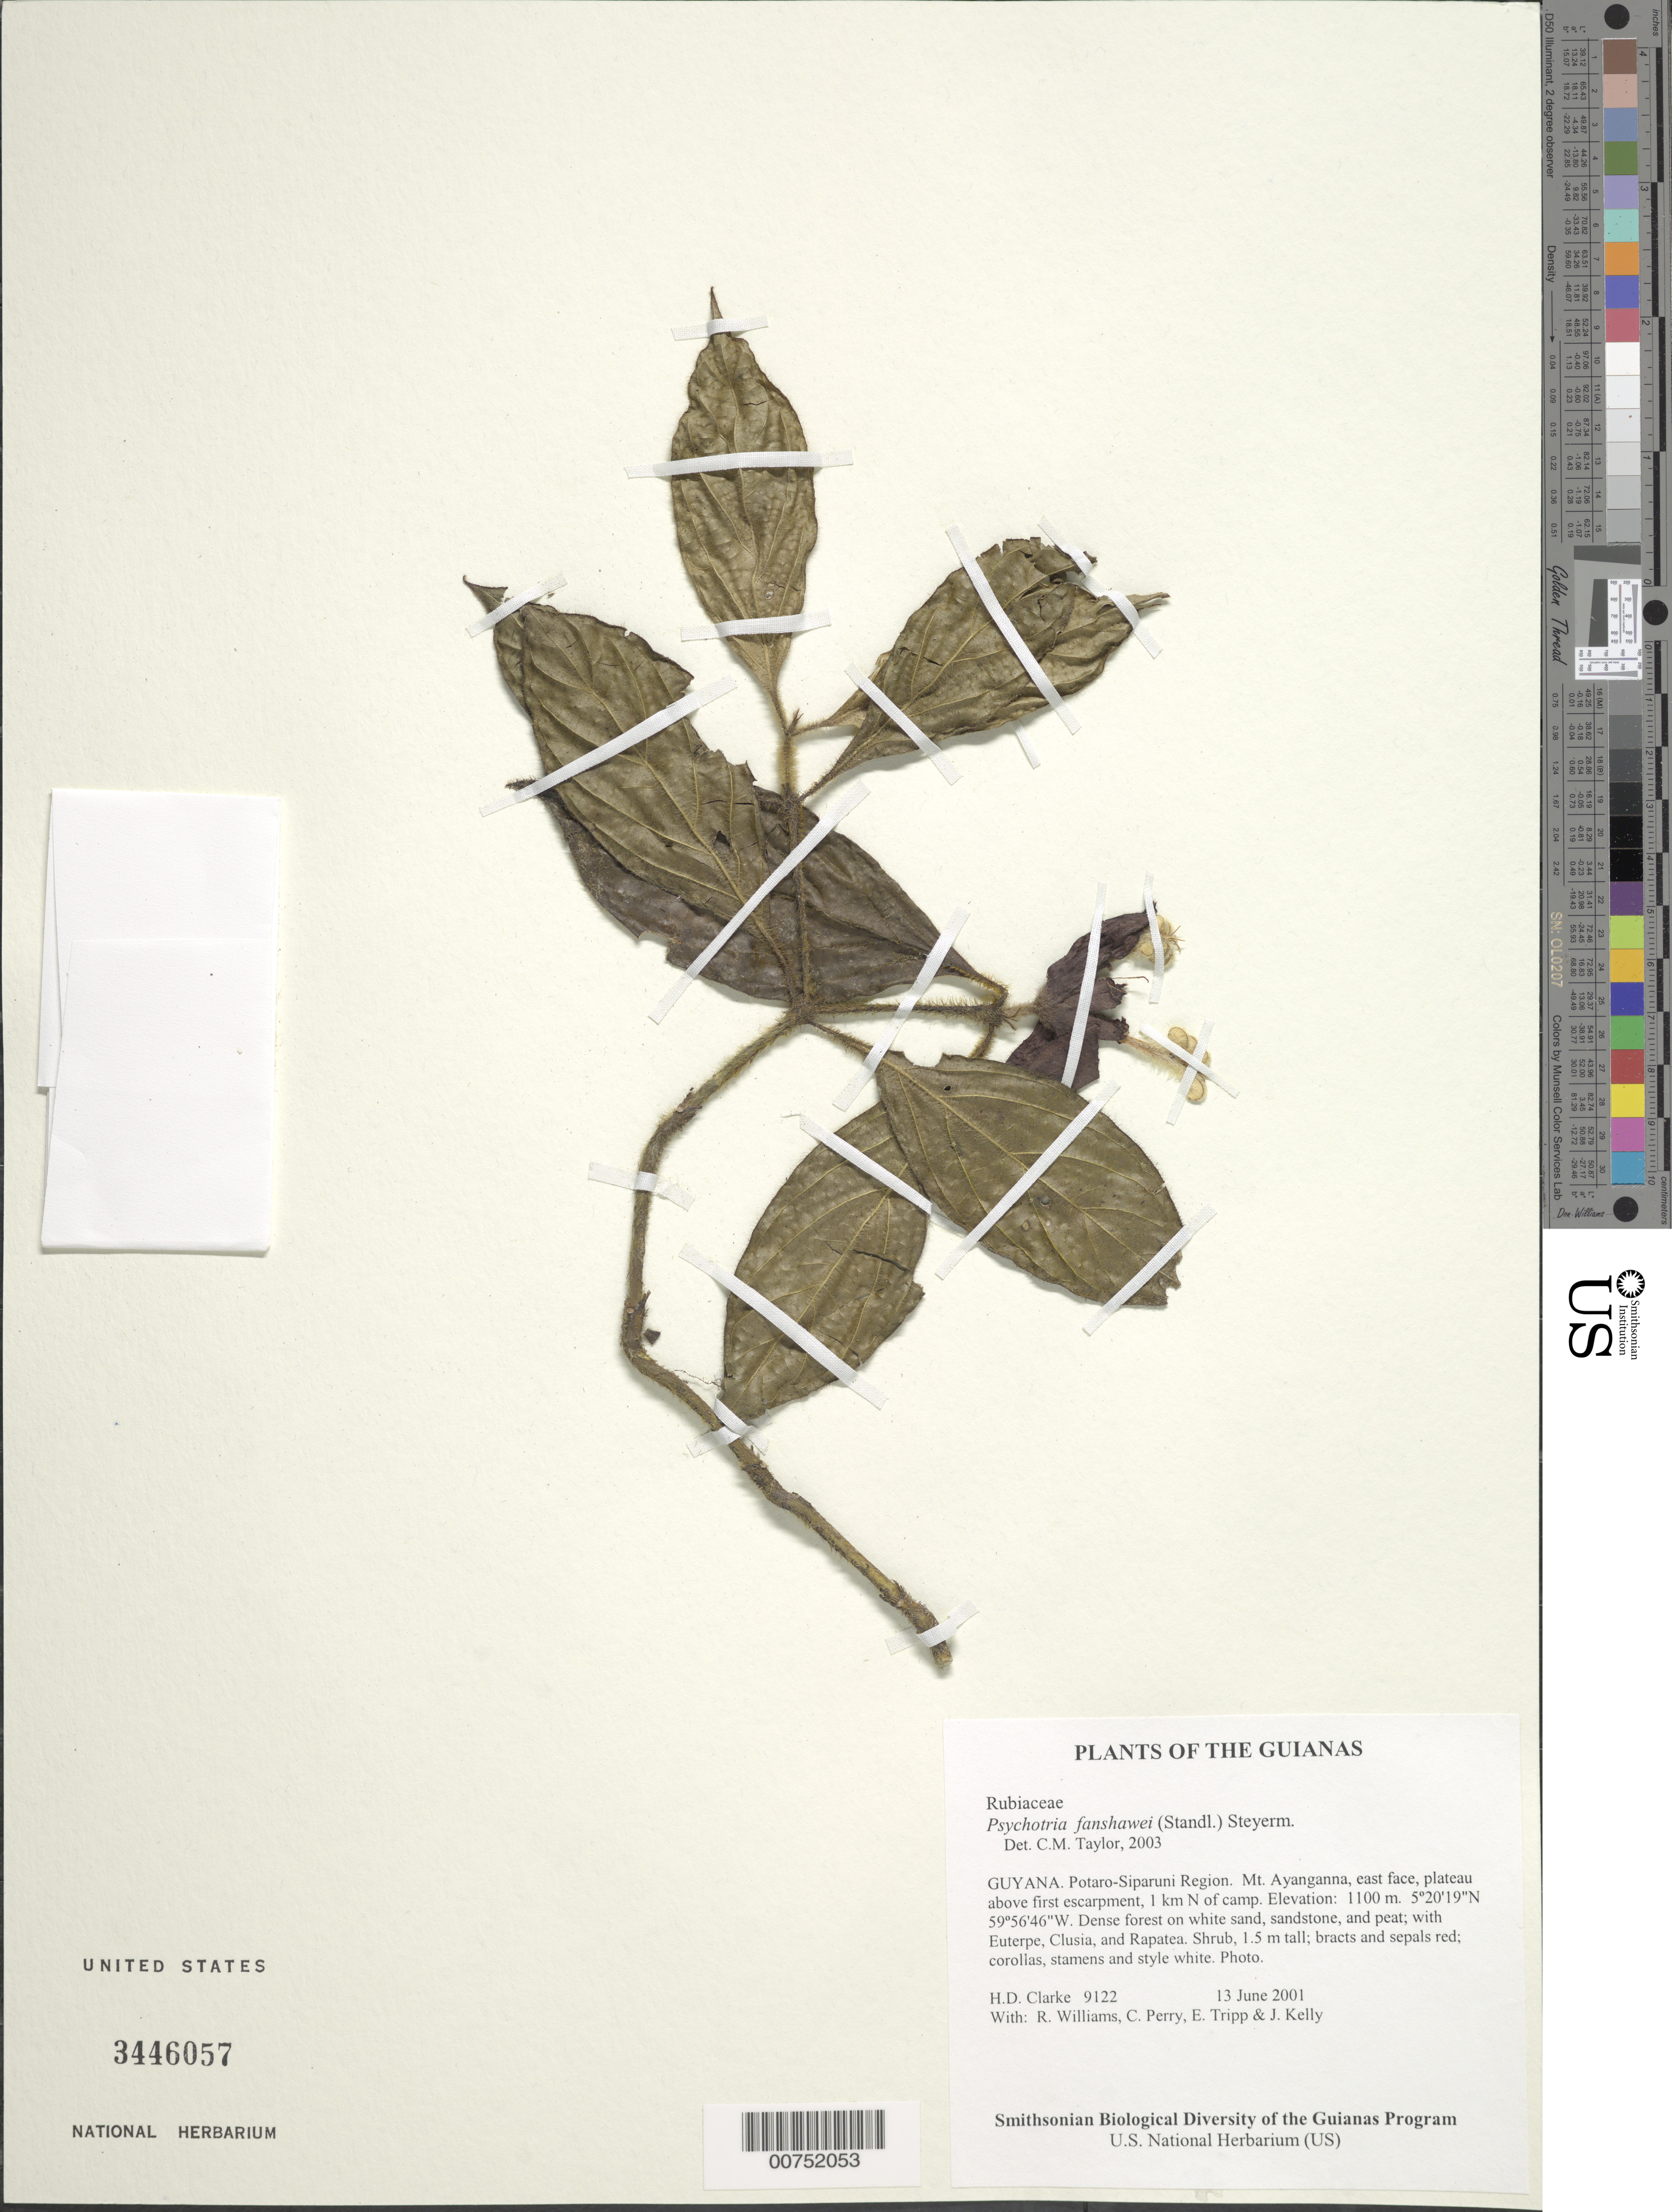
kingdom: Plantae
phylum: Tracheophyta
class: Magnoliopsida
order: Gentianales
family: Rubiaceae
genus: Palicourea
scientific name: Palicourea fanshawei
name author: (Standl.) Delprete & J.H. Kirkbr.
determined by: Kirkbride, Joseph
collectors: H. D. Clarke, R. Williams, C. Perry, E. Tripp & J. Kelly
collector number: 9122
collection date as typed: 13 June 2001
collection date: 2001-06-13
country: Guyana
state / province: Potaro-Siparuni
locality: Mt. Ayanganna, east face, plateau above first escarpment, 1 km N of camp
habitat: Dense forest on white sand, sandstone, and peat; with Euterpe, Clusia, and Rapatea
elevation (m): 1100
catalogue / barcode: US 3446057